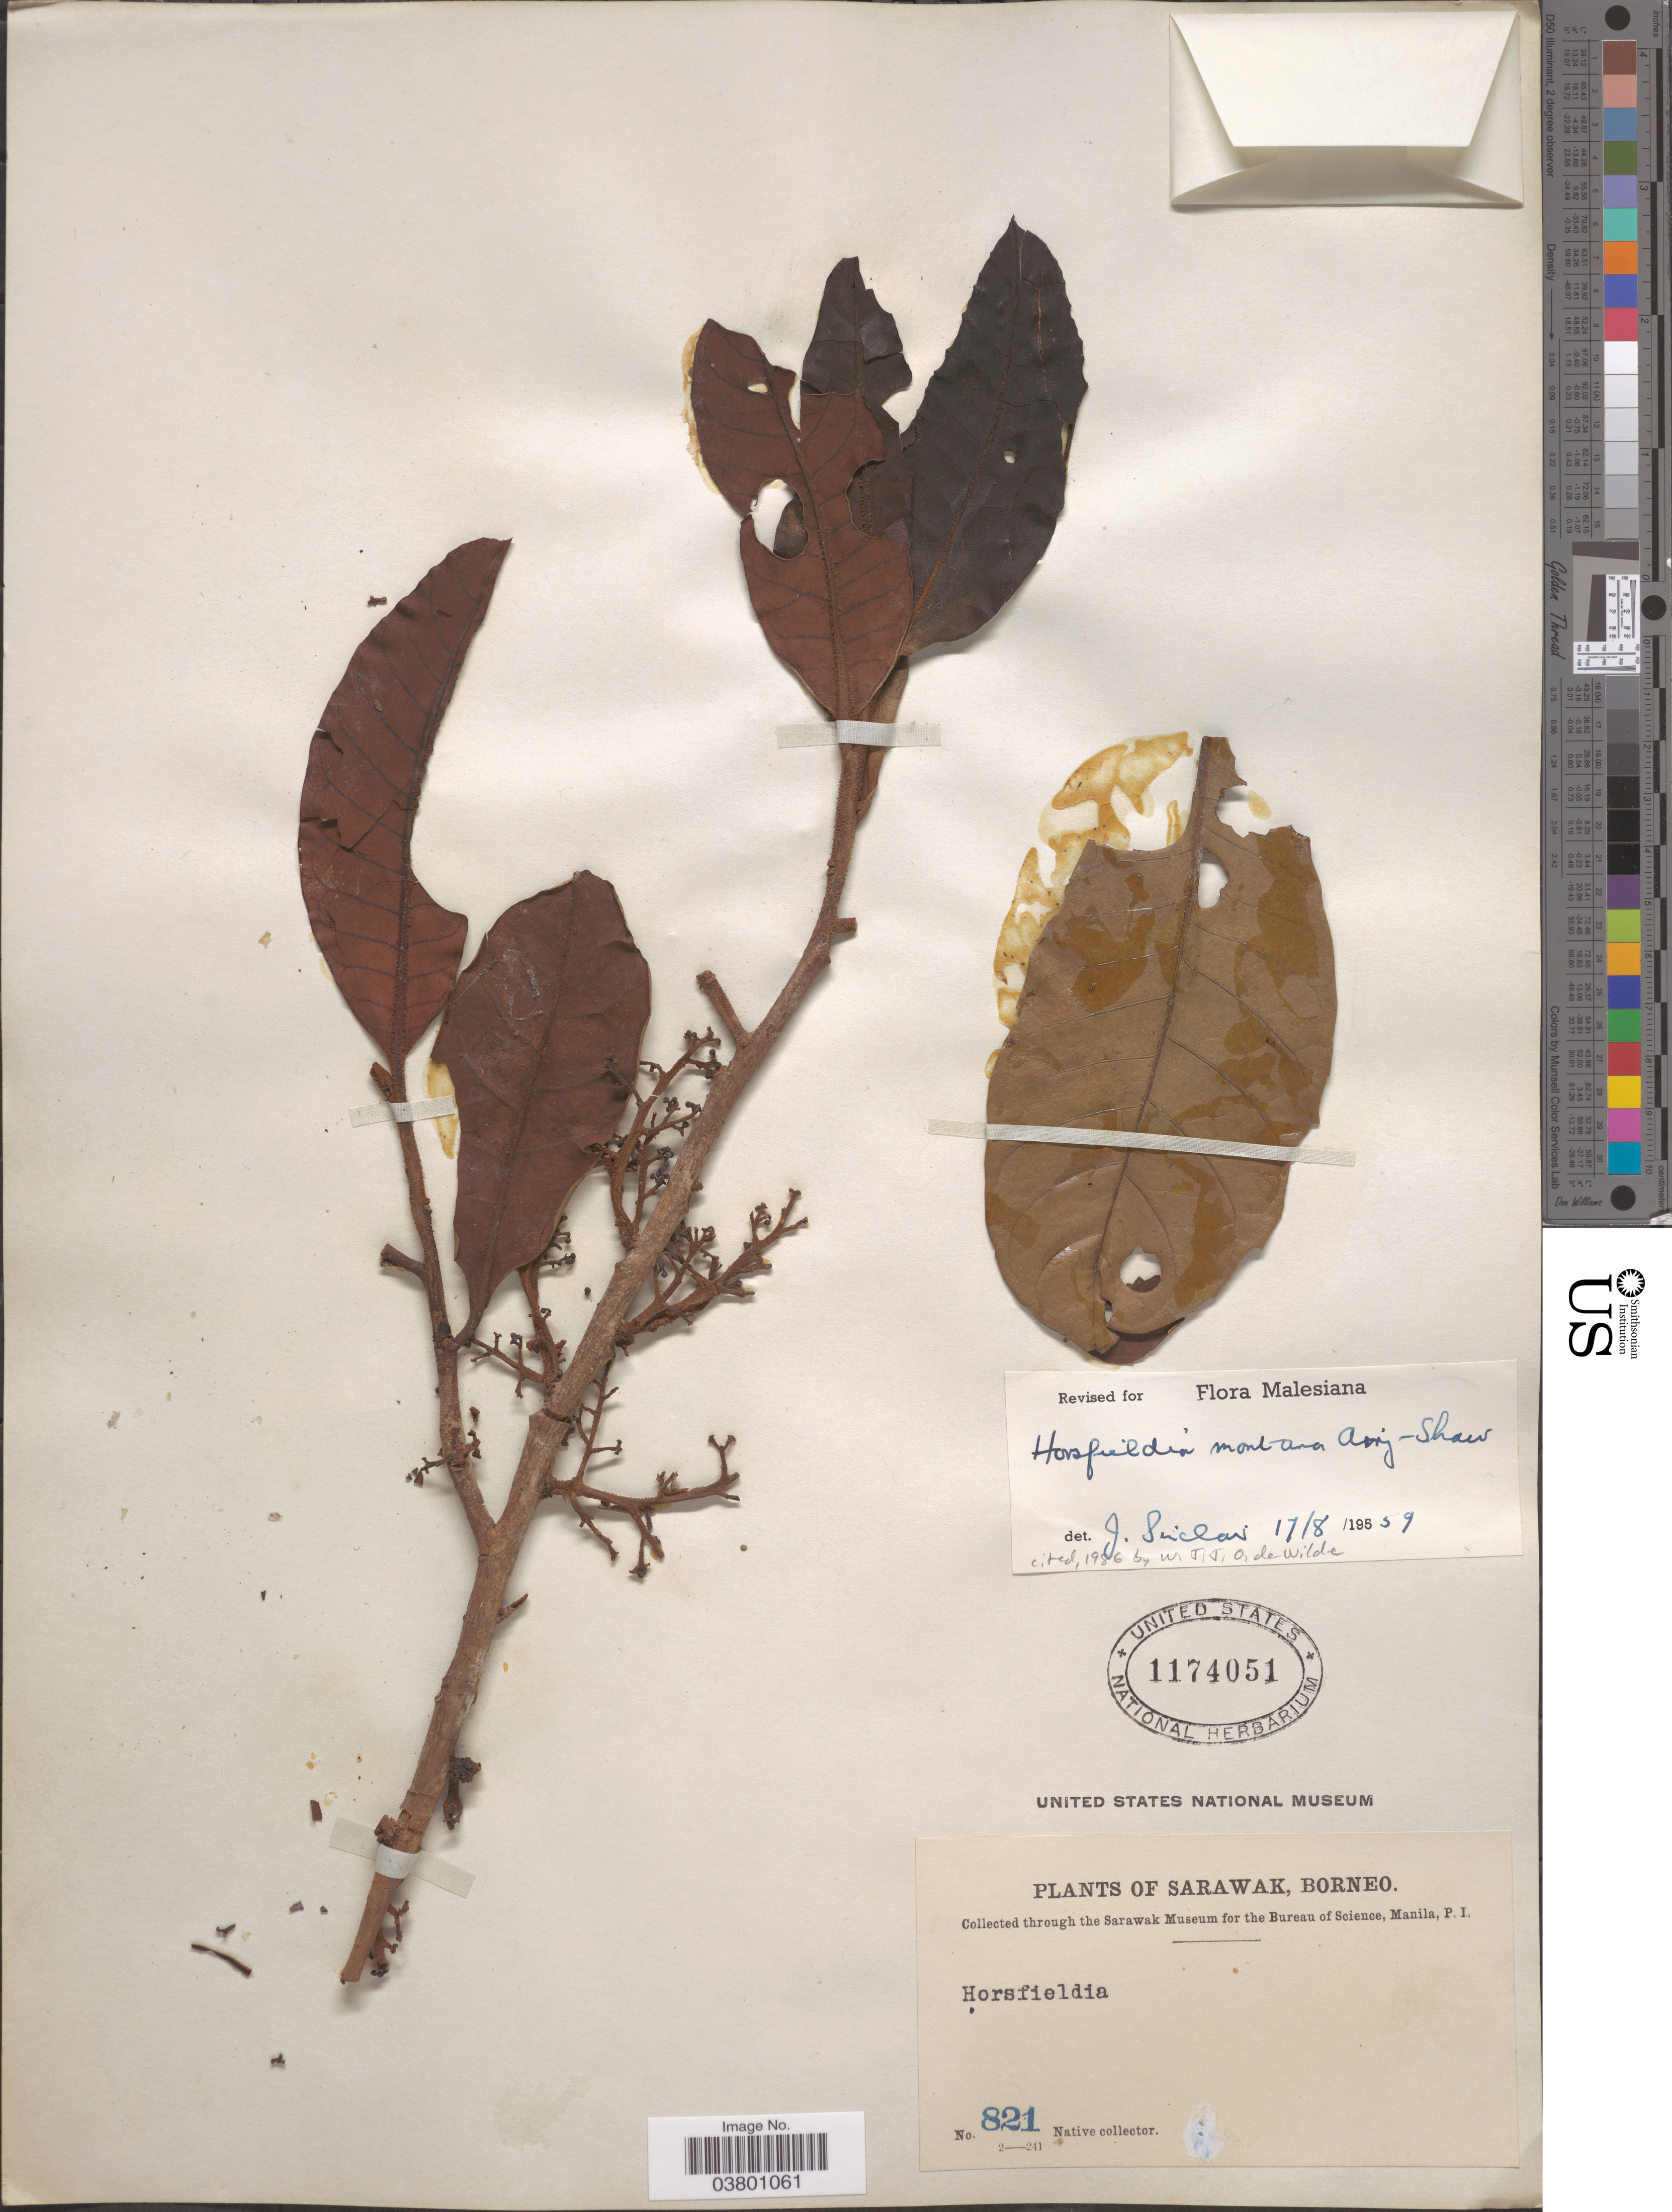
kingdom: Plantae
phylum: Tracheophyta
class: Magnoliopsida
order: Magnoliales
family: Myristicaceae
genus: Horsfieldia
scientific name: Horsfieldia montana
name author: Airy Shaw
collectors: Native collector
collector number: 821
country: Malaysia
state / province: Sarawak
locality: Borneo.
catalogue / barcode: US 1174051